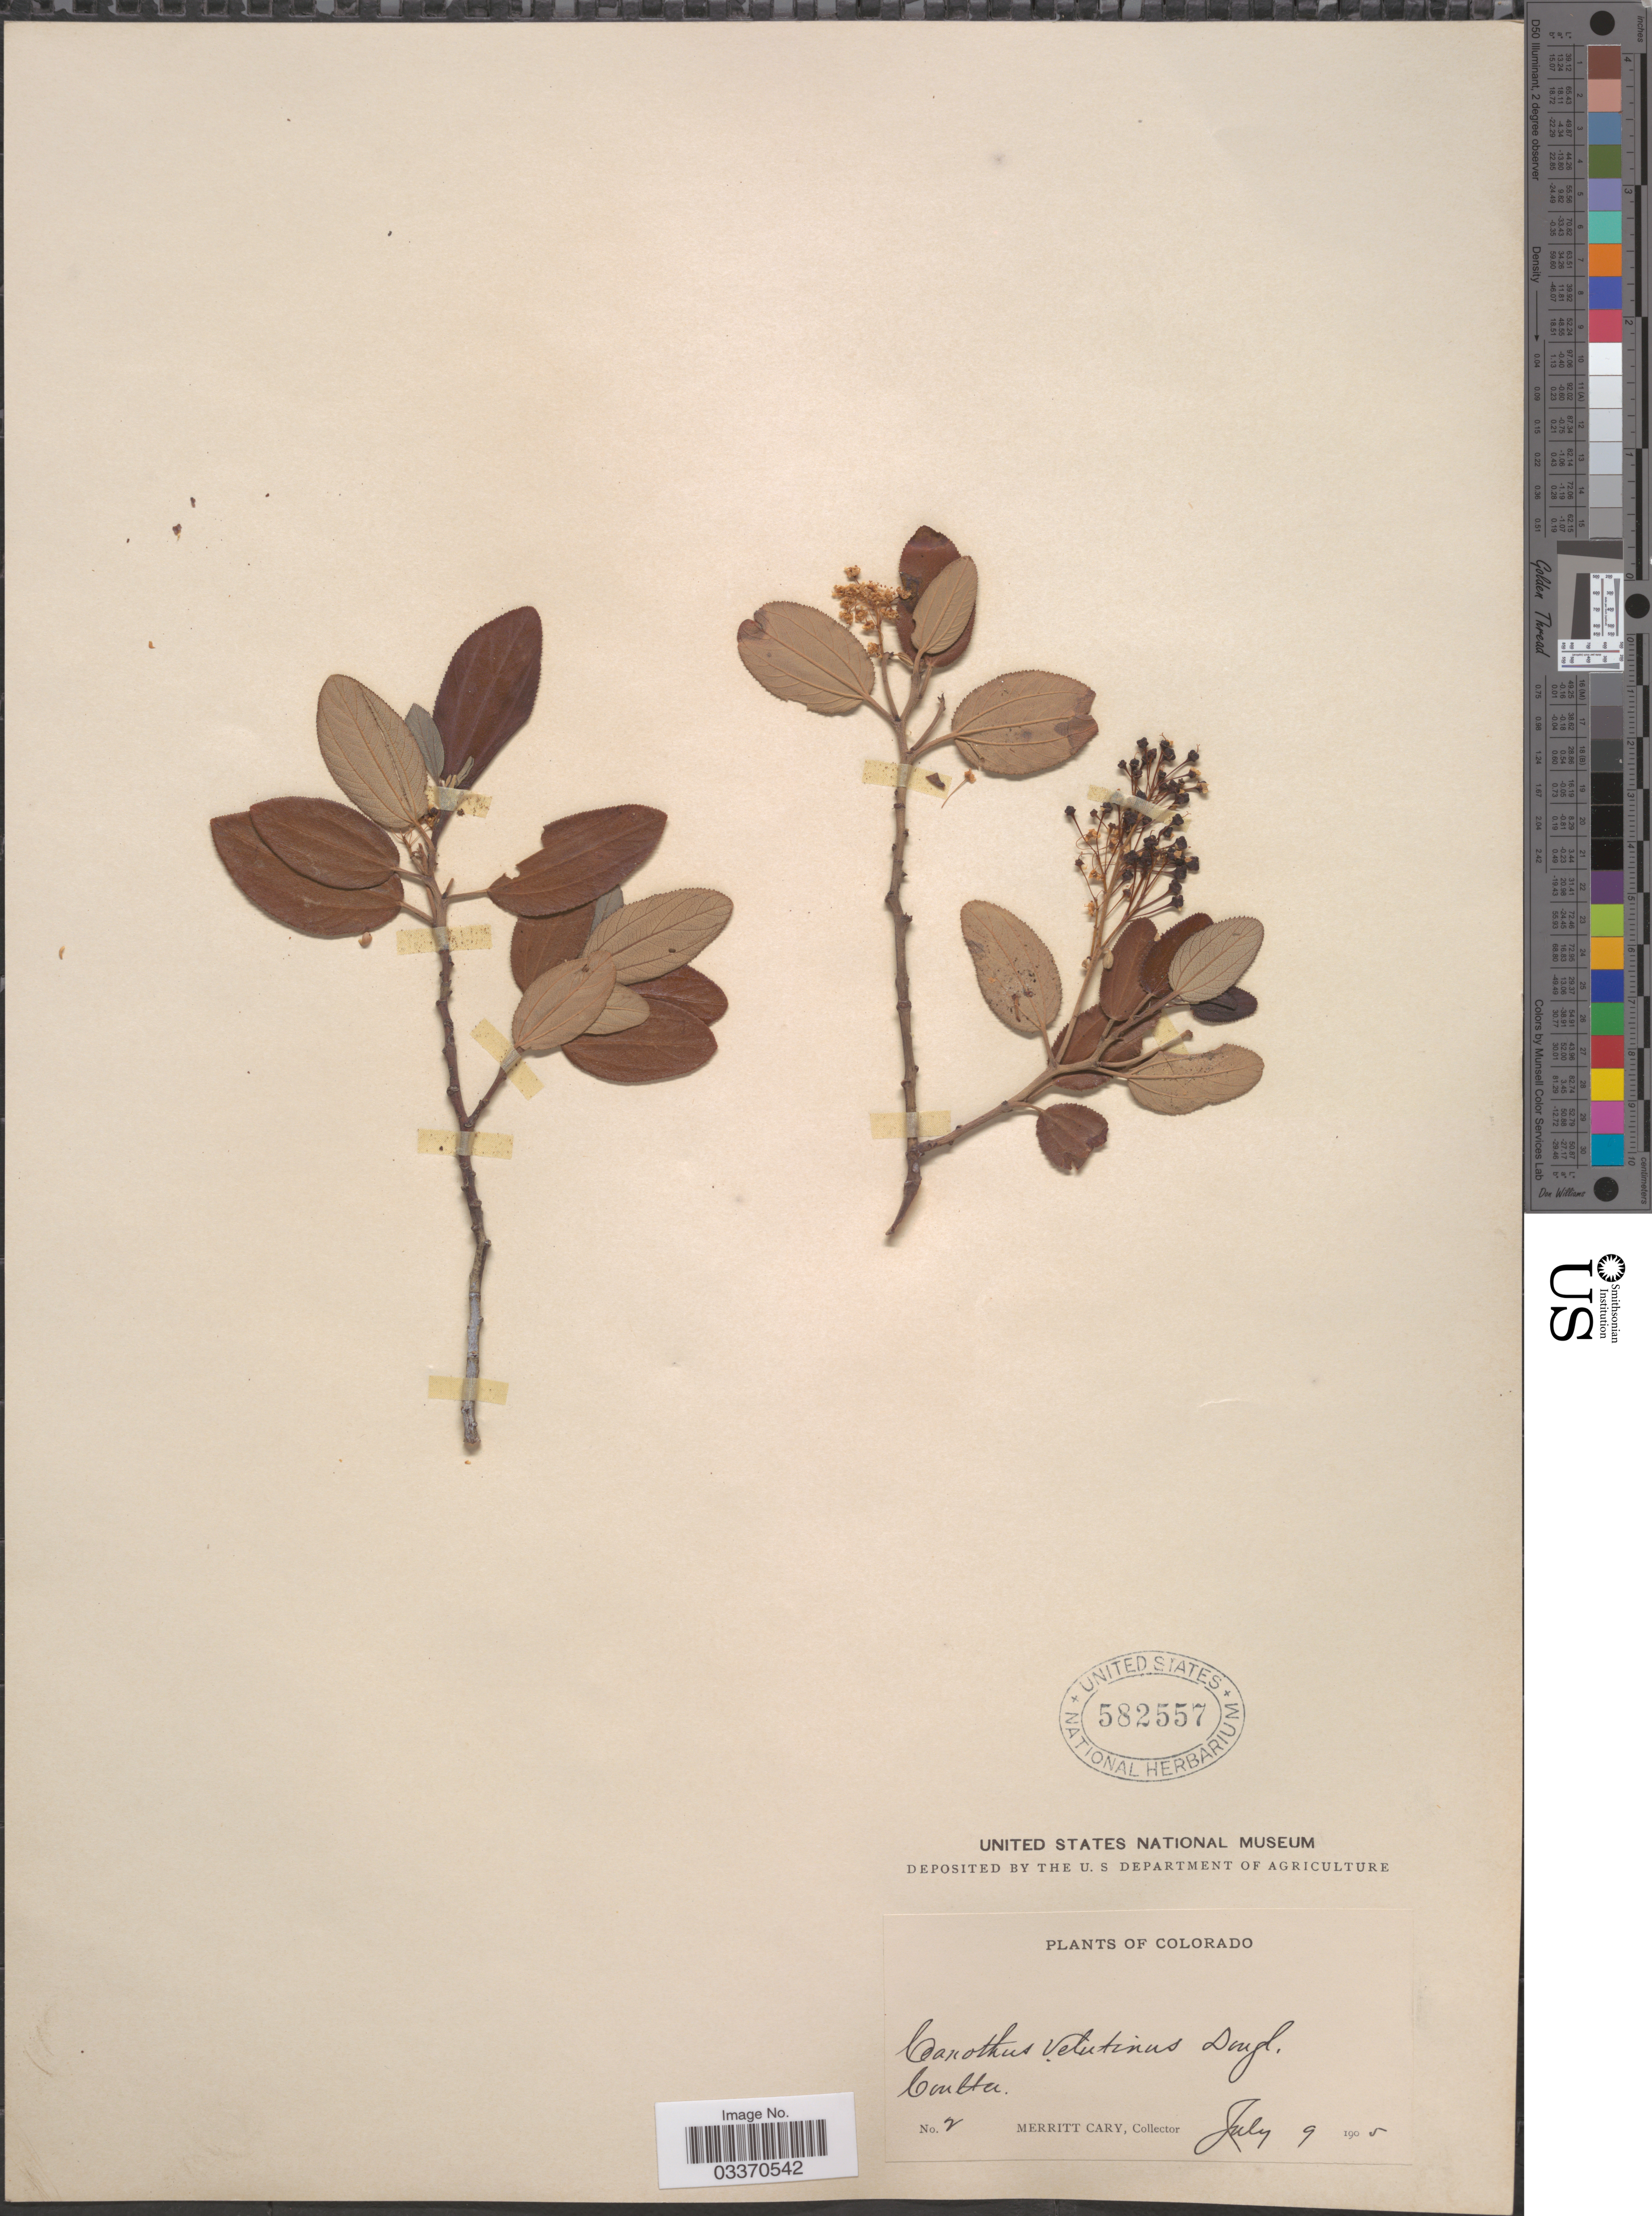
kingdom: Plantae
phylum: Tracheophyta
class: Magnoliopsida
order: Rosales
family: Rhamnaceae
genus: Ceanothus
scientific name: Ceanothus velutinus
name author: Douglas ex Hook.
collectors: M. Cary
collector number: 2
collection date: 1905-07-09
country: United States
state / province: Colorado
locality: Coulter.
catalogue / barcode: US 582557